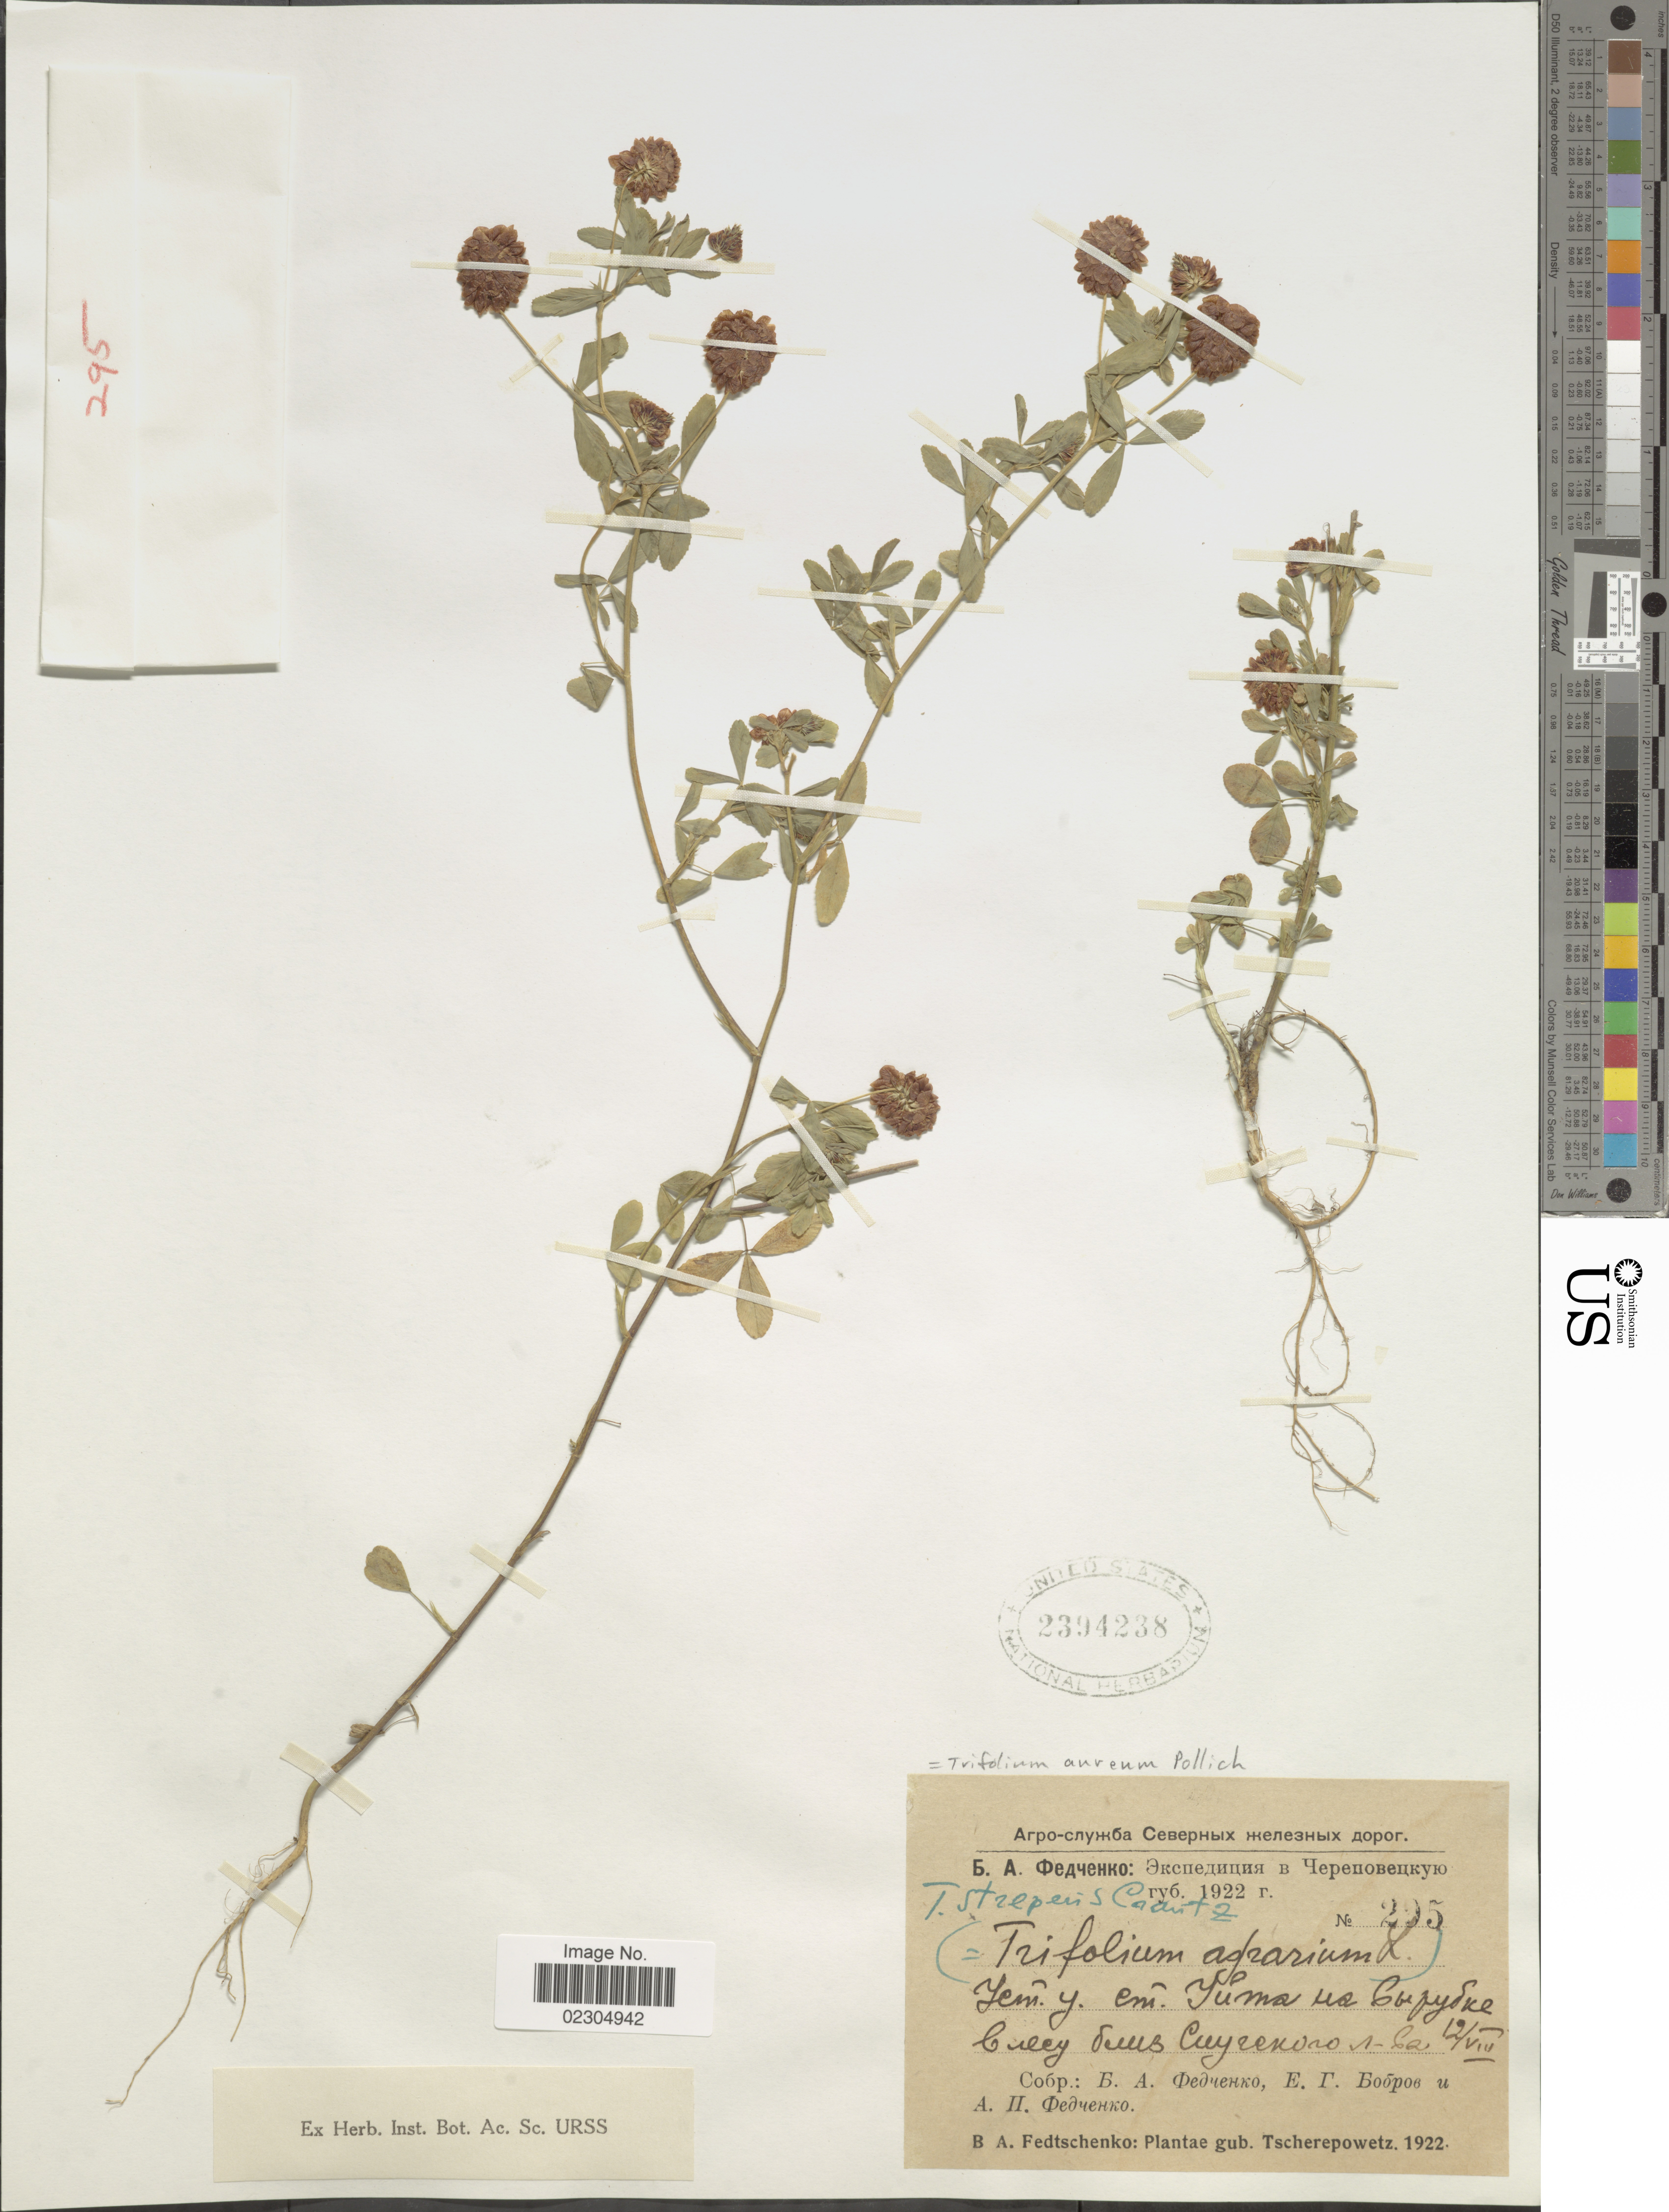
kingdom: Plantae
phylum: Tracheophyta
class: Magnoliopsida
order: Fabales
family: Fabaceae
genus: Trifolium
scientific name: Trifolium aureum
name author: Pollich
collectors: B. A. Fedtschenko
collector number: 295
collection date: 1922-07-12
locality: Gub. Tscherepowetz. [Foreign script]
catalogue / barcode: US 2394238